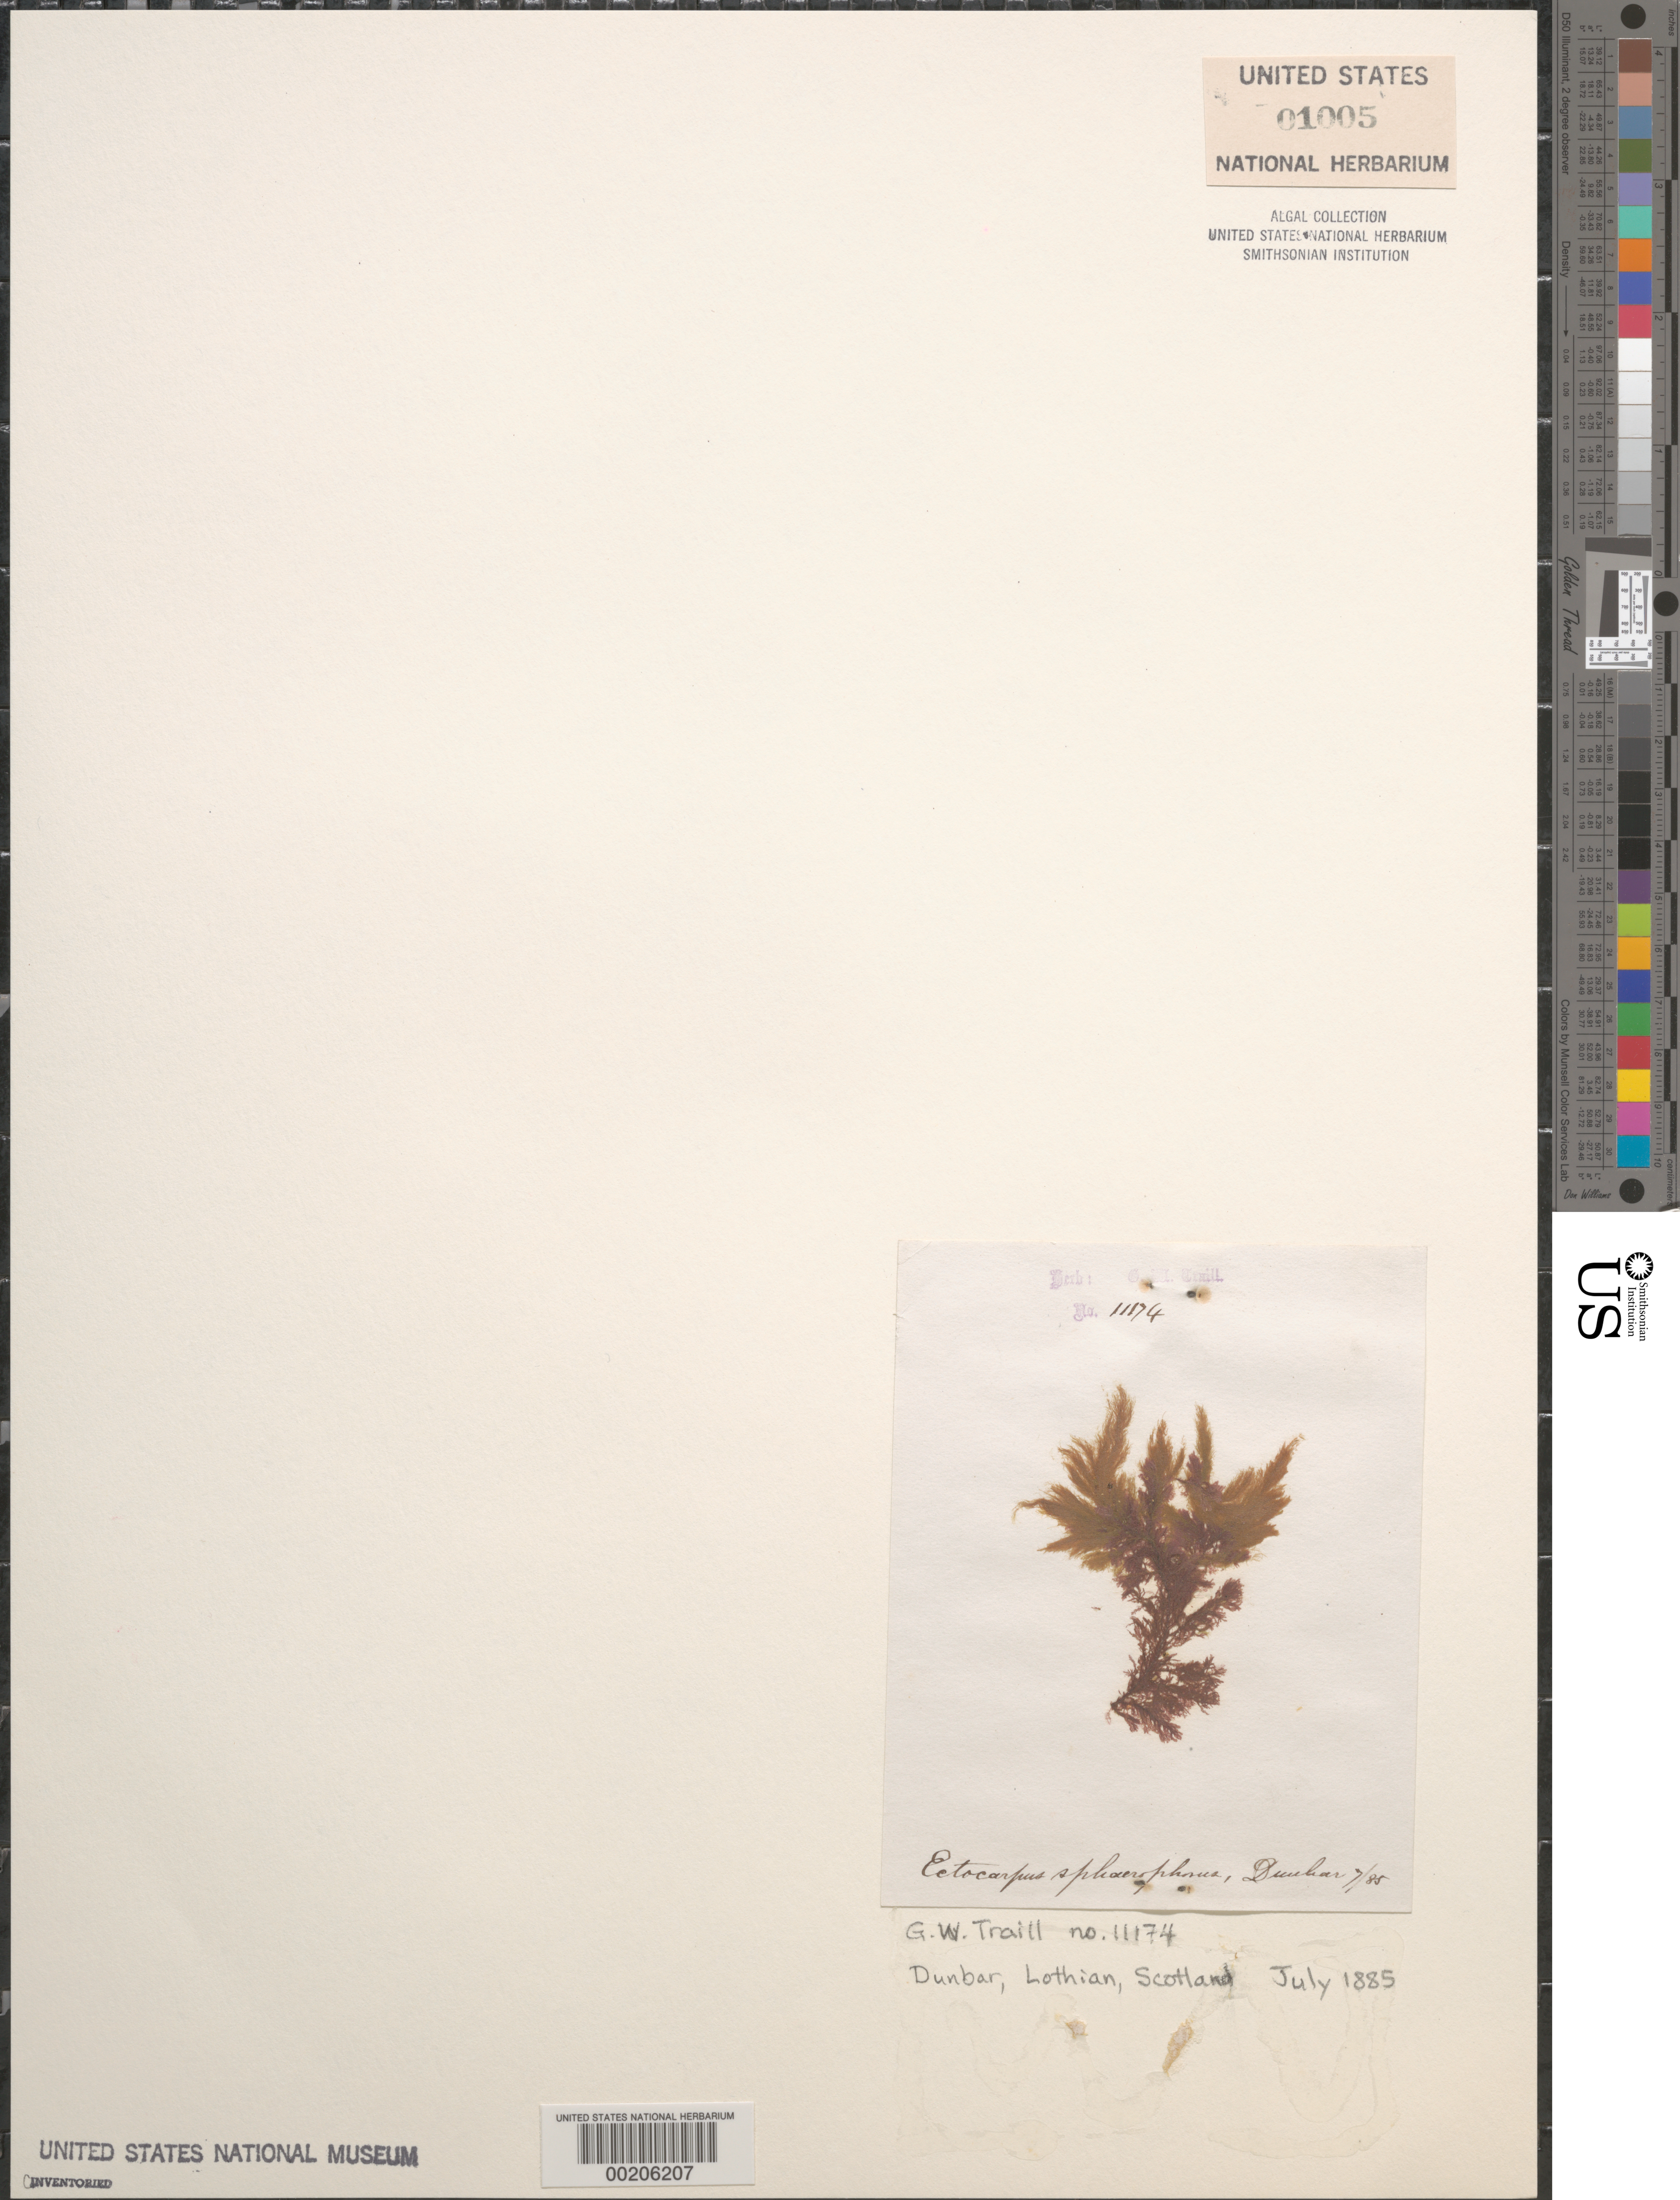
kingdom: Chromista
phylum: Ochrophyta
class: Phaeophyceae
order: Ectocarpales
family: Chordariaceae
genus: Isthmoplea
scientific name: Isthmoplea sphaerophora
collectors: G. Traill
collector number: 11174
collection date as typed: Jul 1885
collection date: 1885-07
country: United Kingdom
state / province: Scotland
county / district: Lothian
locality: Dunbar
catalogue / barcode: US 1005